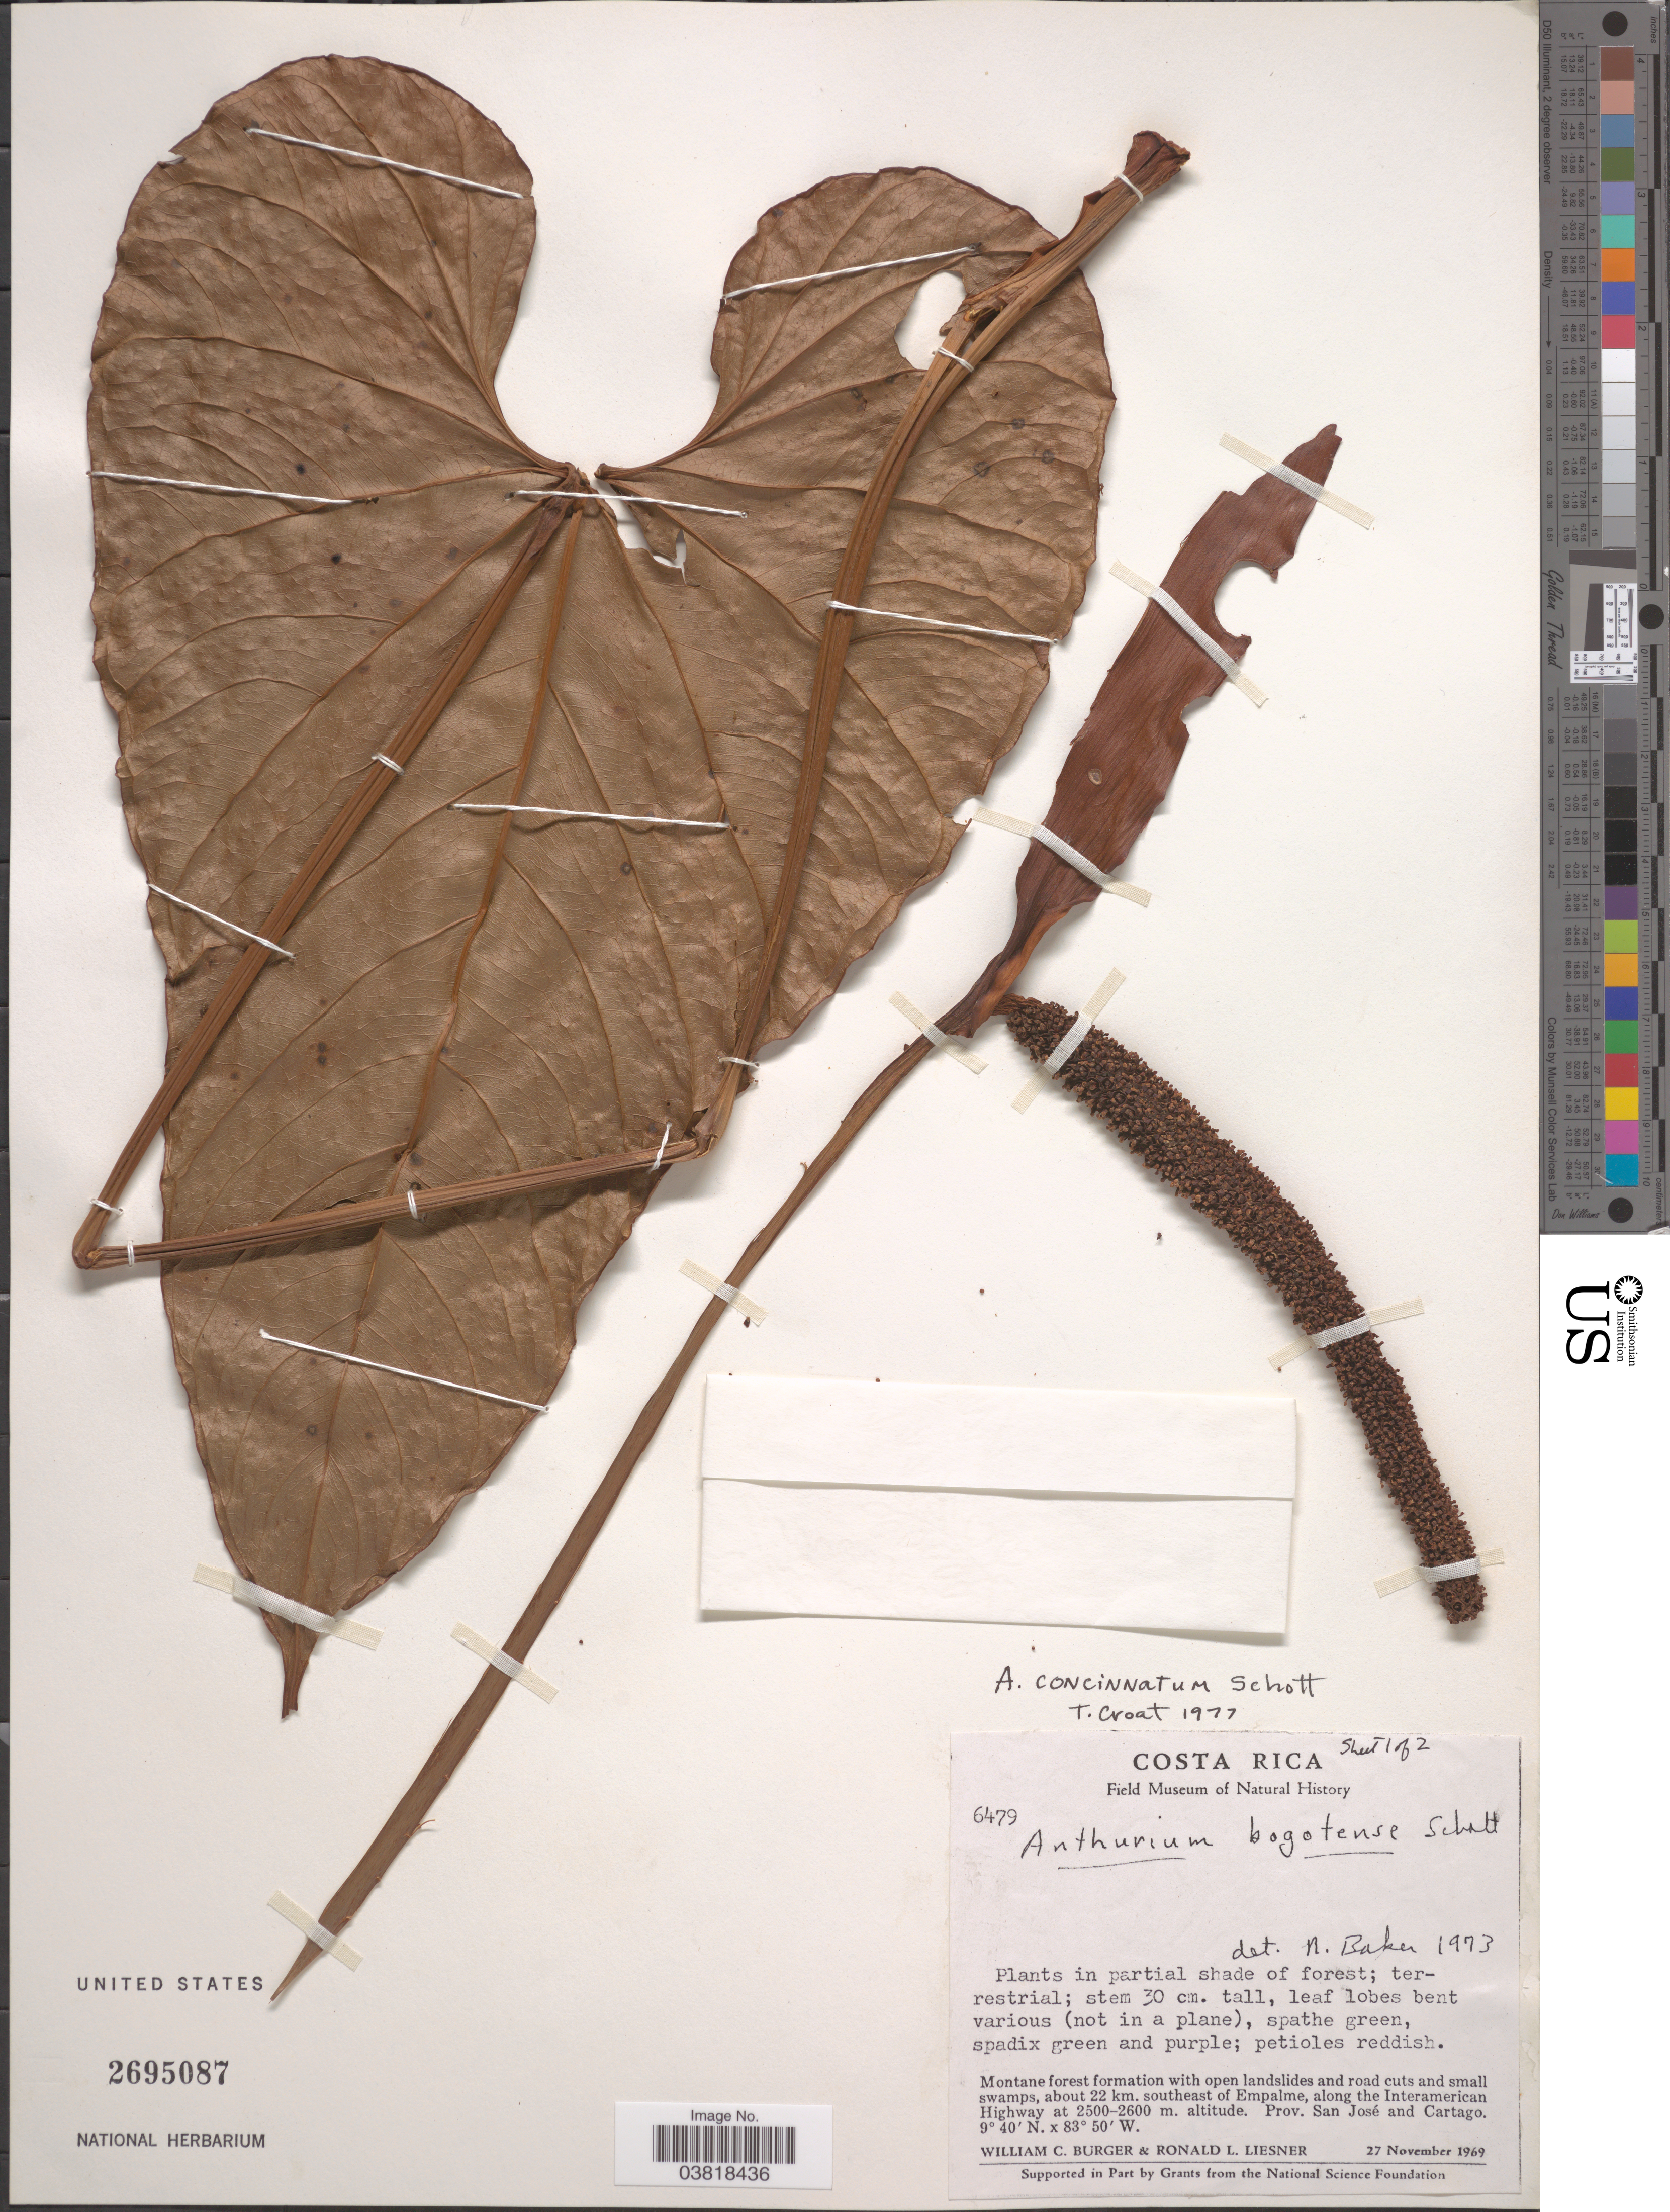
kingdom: Plantae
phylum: Tracheophyta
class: Liliopsida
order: Alismatales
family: Araceae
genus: Anthurium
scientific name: Anthurium concinnatum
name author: Schott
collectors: W. Burger & R. L. Liesner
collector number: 6479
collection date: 1969-11-27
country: Costa Rica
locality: Montane forest formation with open landslides and road cuts and small swamps, about 22 km. southeast of Empalme, along the Interamerican Highway. Prov. San José and Cartago.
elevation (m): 2500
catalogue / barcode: US 2695087